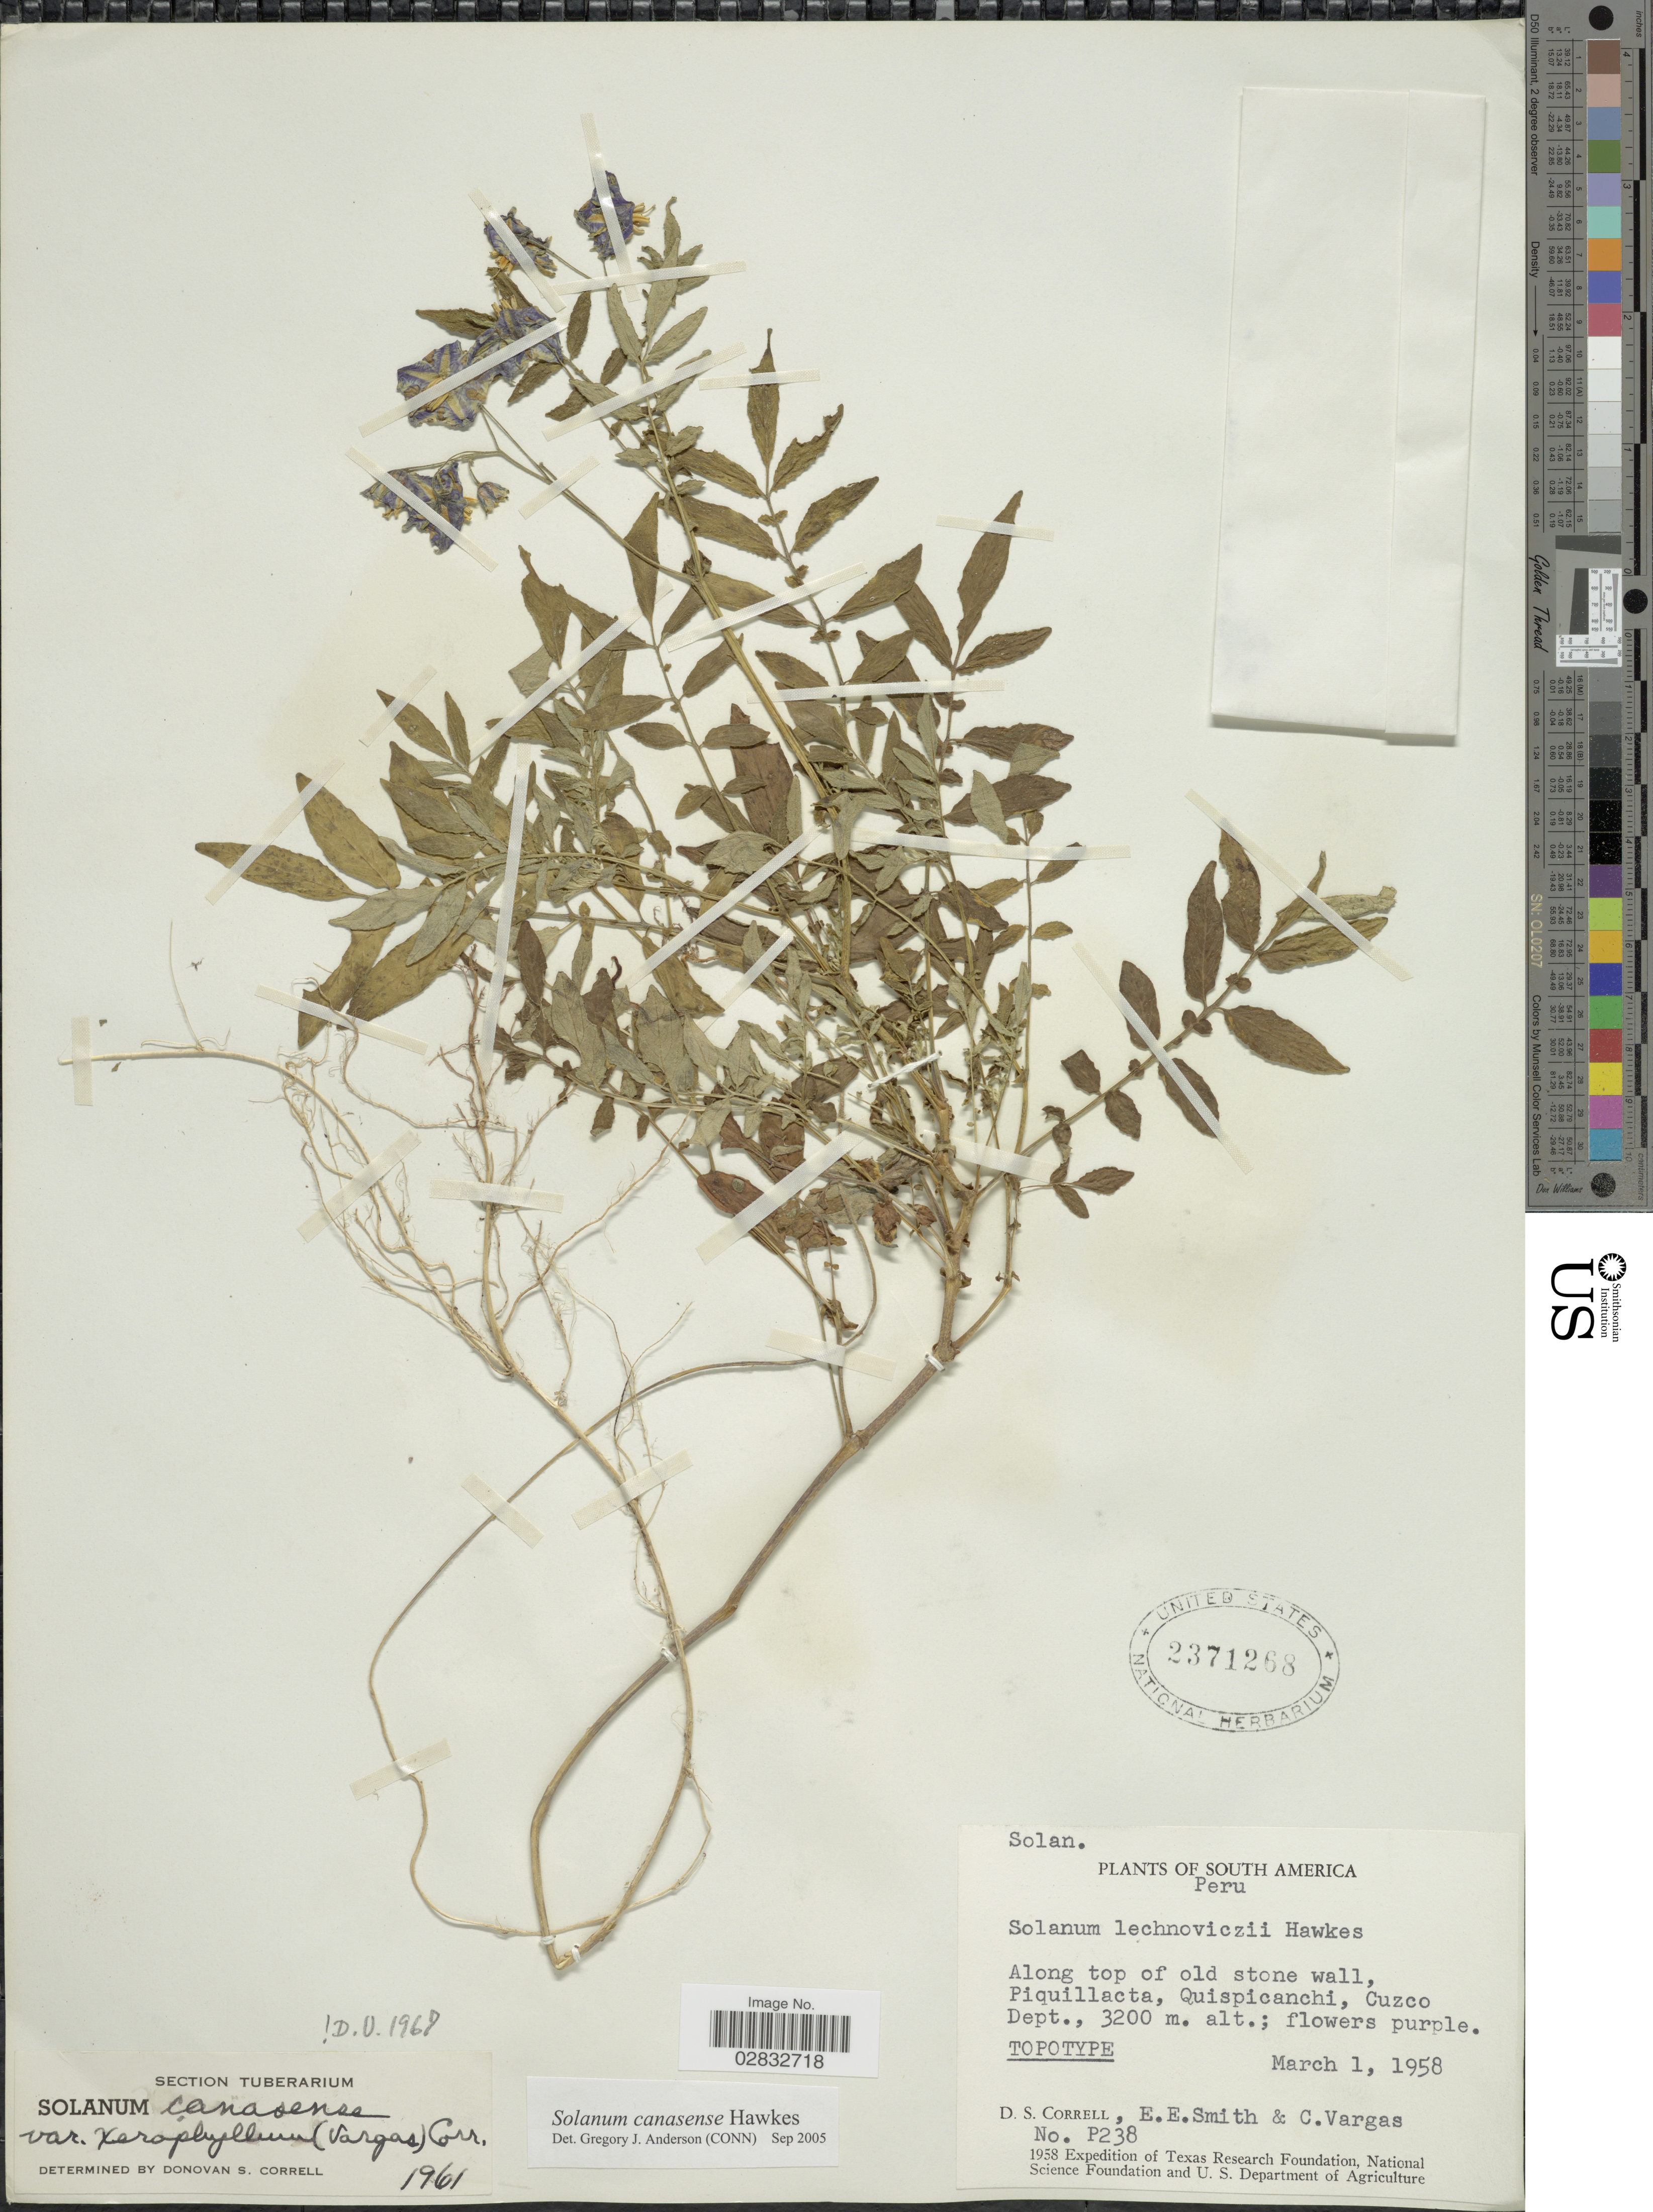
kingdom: Plantae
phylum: Tracheophyta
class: Magnoliopsida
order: Solanales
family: Solanaceae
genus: Solanum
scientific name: Solanum canaosense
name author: L.B. Sm. & Downs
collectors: D. S. Correll, E. E. Smith & C. Vargas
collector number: P238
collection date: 1958-03-01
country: Peru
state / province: Cusco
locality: Along top of old stone wall, Piqquillacta, Quispicanchi, Cuzco Dept.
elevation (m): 3200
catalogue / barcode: US 2371268